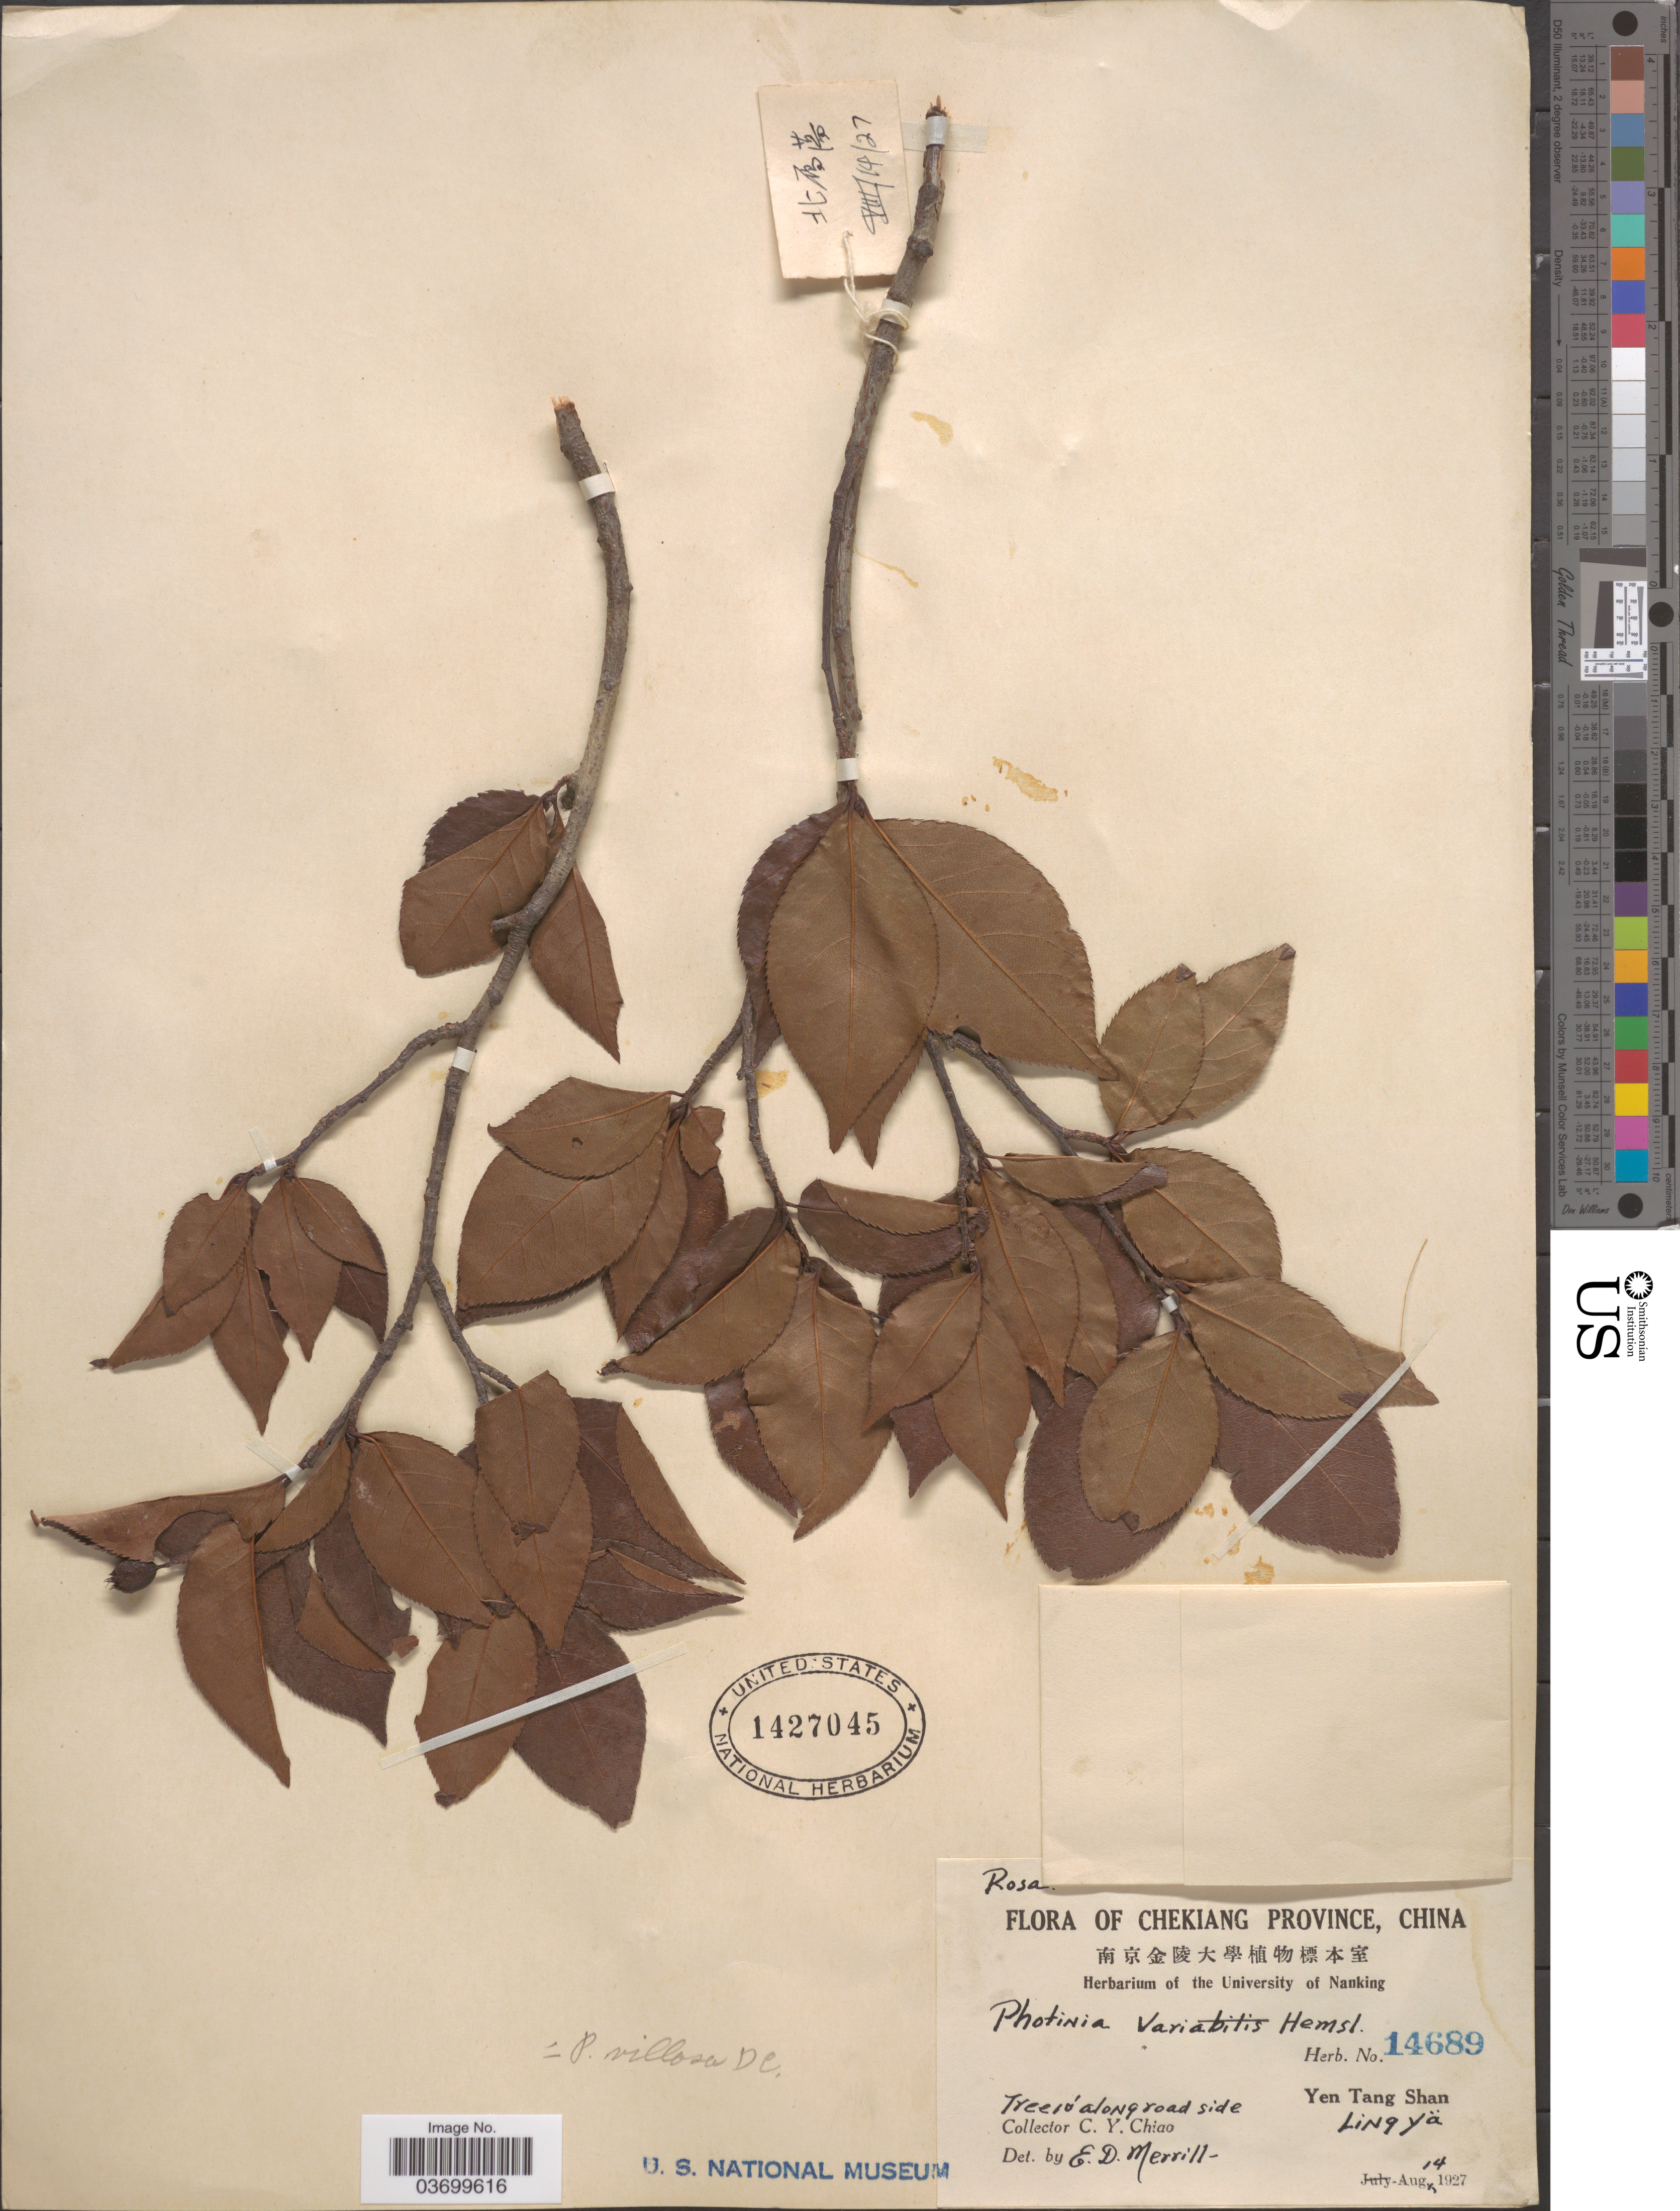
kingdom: Plantae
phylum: Tracheophyta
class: Magnoliopsida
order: Rosales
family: Rosaceae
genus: Photinia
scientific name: Photinia villosa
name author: (DC.) Thunb.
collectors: C. Y. Chiao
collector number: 14689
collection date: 1927-08-14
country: China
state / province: Zhejiang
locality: Chekiang Province. Along road side. Yen Tang Shan. Ling Yä.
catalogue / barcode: US 1427045